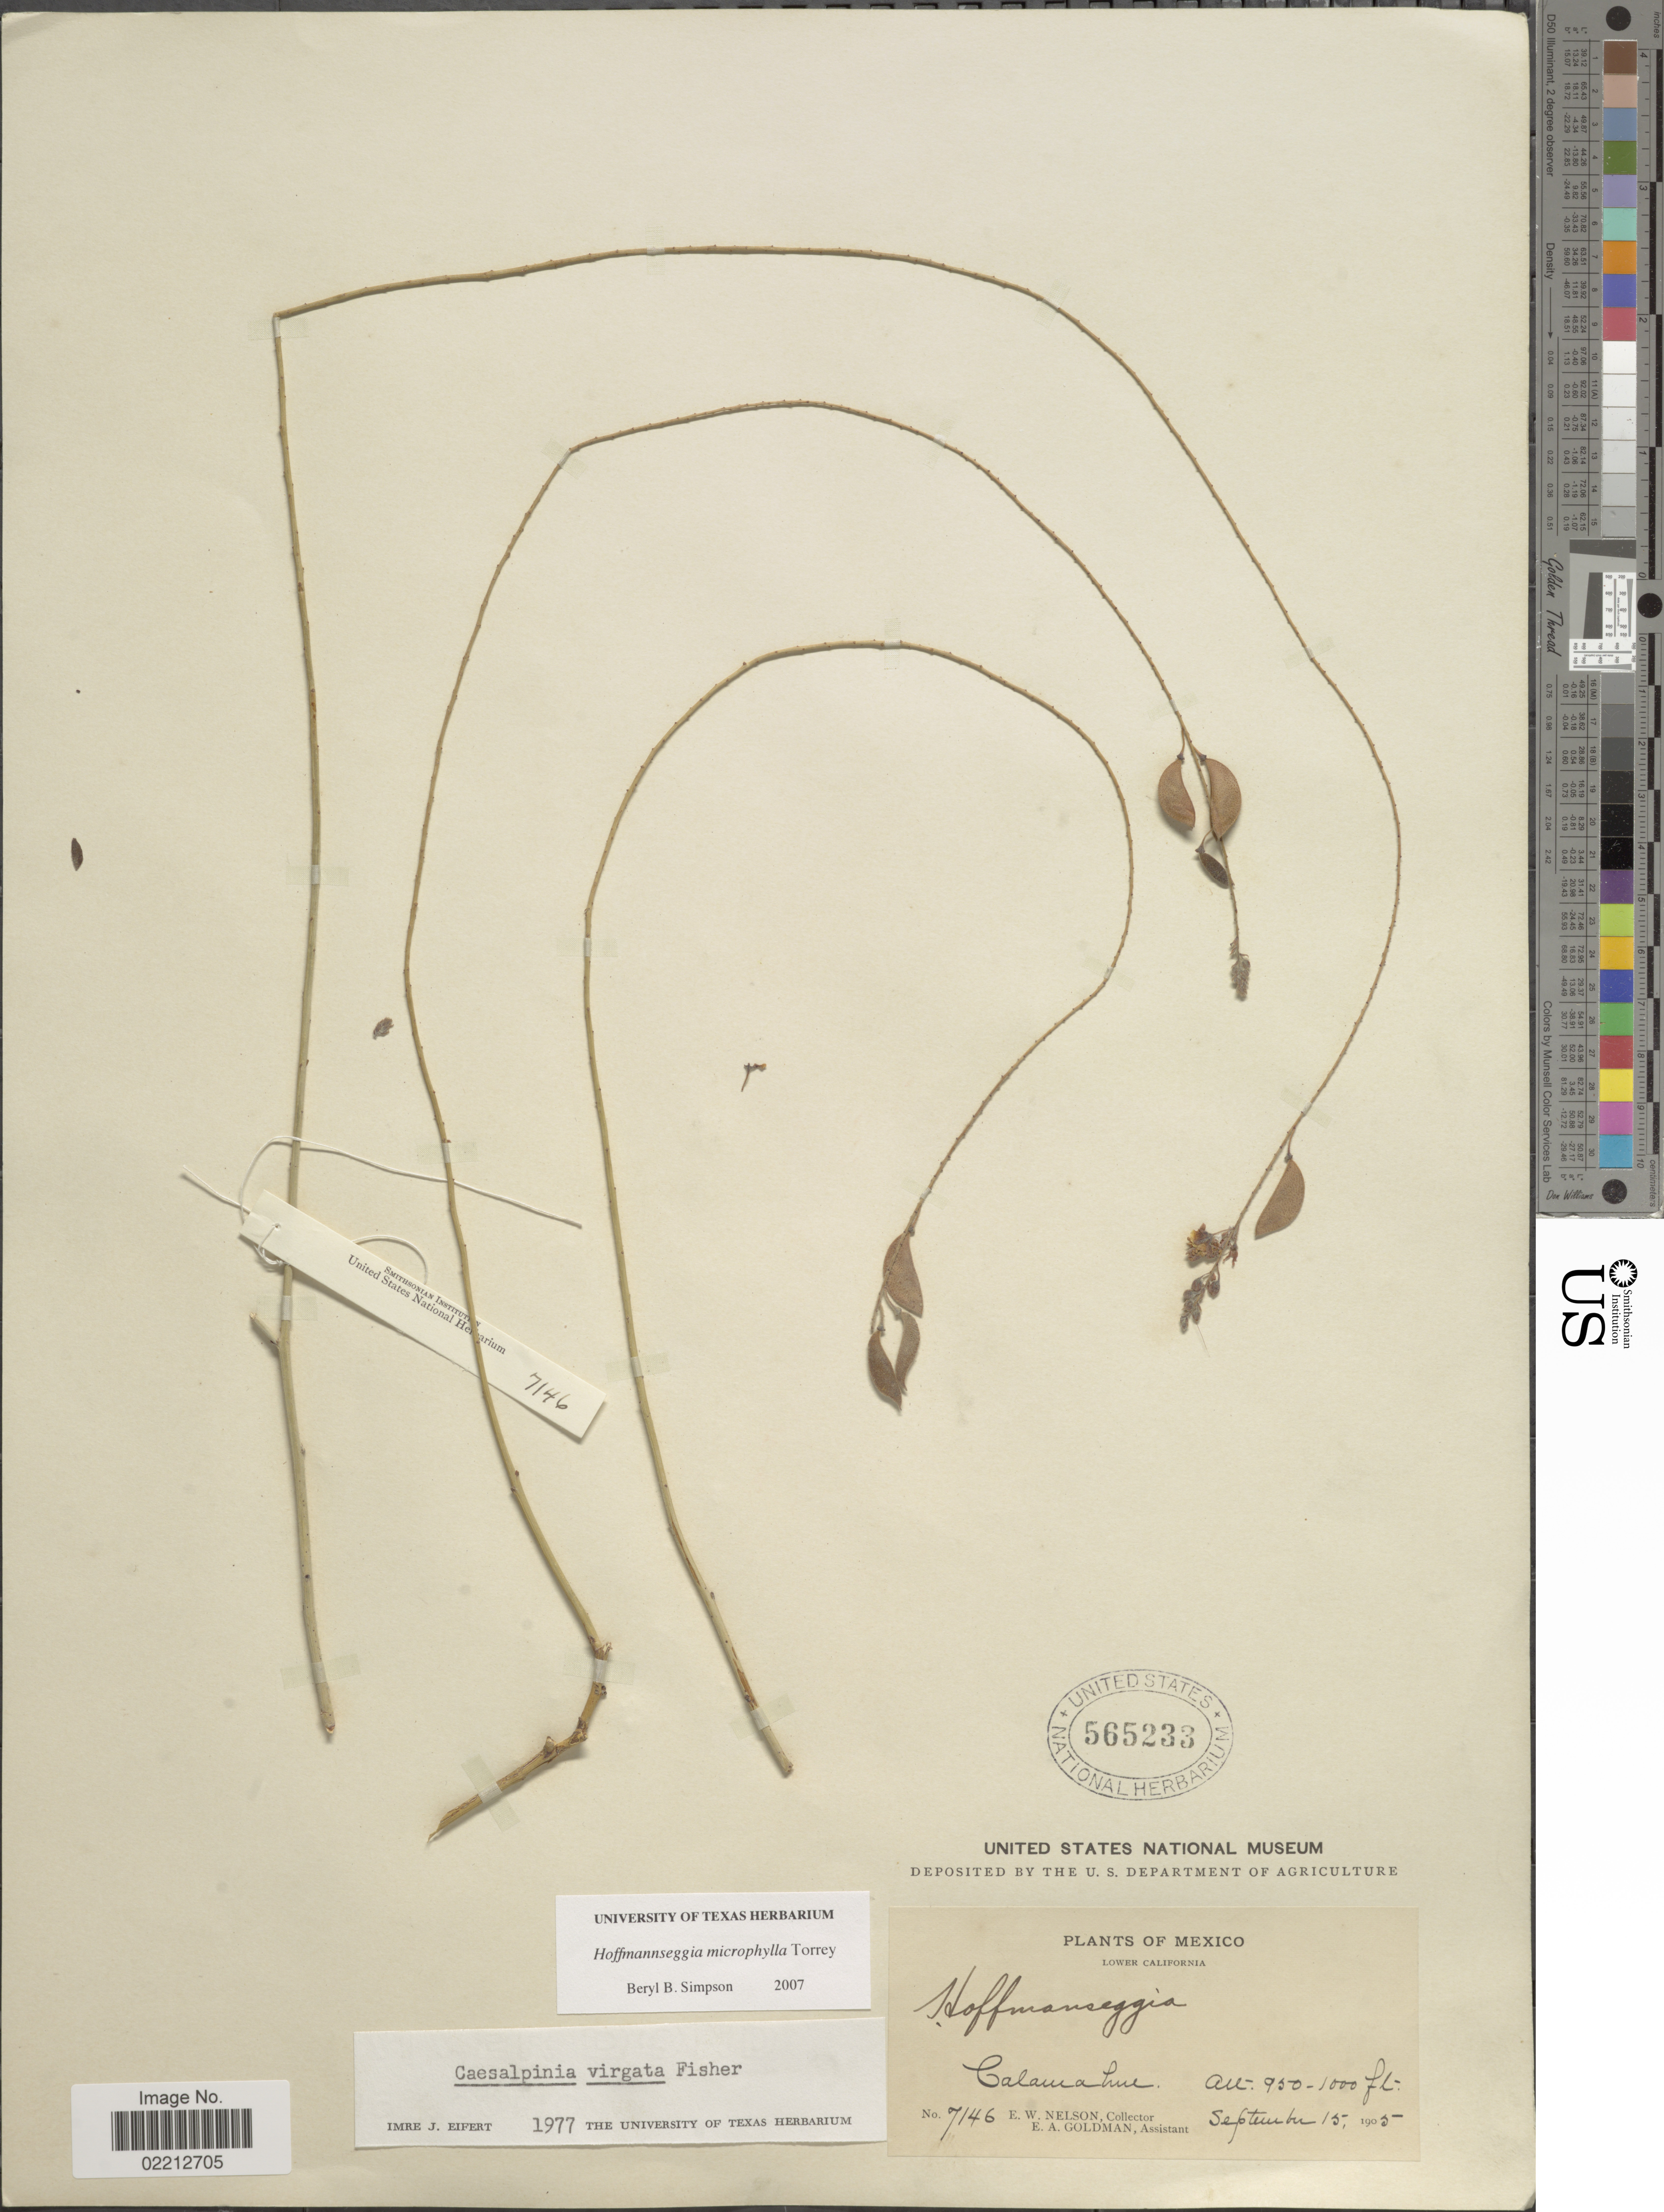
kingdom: Plantae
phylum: Tracheophyta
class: Magnoliopsida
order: Fabales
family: Fabaceae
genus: Hoffmannseggia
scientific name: Hoffmannseggia microphylla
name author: Torr.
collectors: E. W. Nelson & E. A. Goldman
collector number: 7146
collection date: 1905-09-15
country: Mexico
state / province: Baja California Sur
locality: Lower California, Calamajue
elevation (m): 290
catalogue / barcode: US 565233